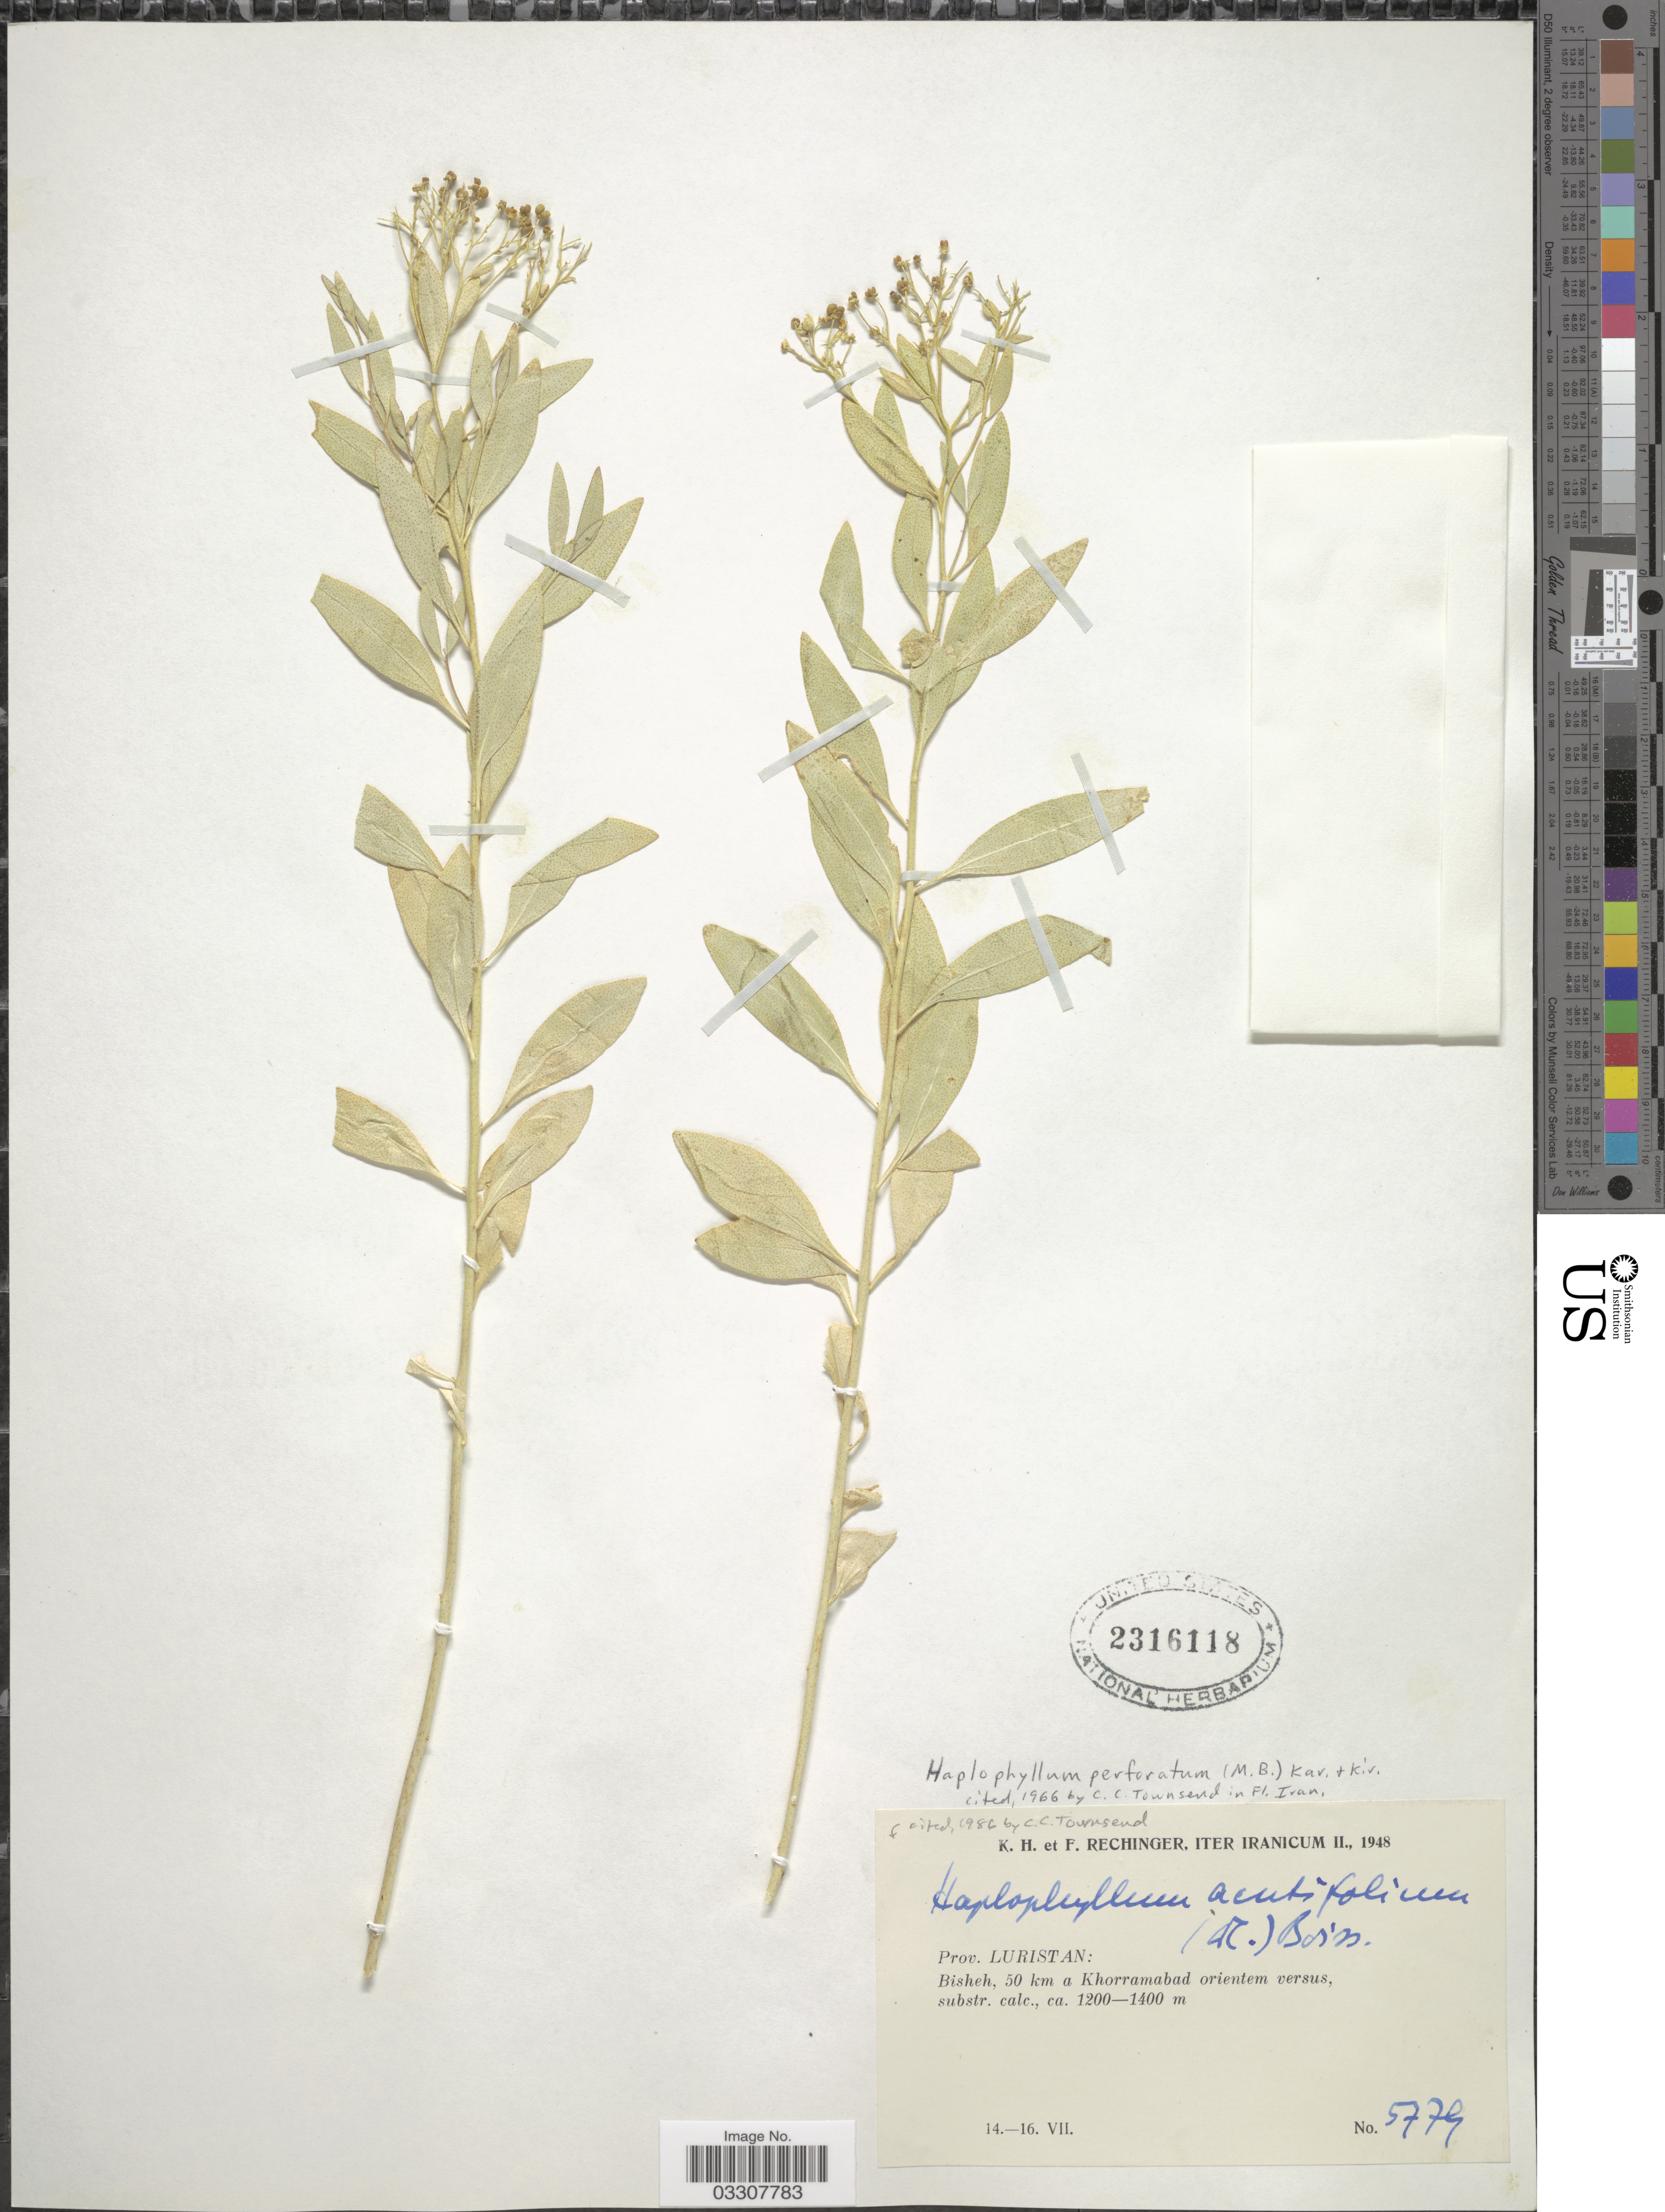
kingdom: Plantae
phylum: Tracheophyta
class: Magnoliopsida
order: Sapindales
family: Rutaceae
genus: Haplophyllum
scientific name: Haplophyllum acutifolium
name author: (DC.) G. Don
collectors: K. H. Rechinger & F. Rechinger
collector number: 5779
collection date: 1948-07-14/1948-07-16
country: Iran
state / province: Lorestan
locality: Iter Iranicum. Prov. Luristan: Bisheh, 50 km a Khorramabad orientem versus, substr.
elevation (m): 1200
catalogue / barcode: US 2316118